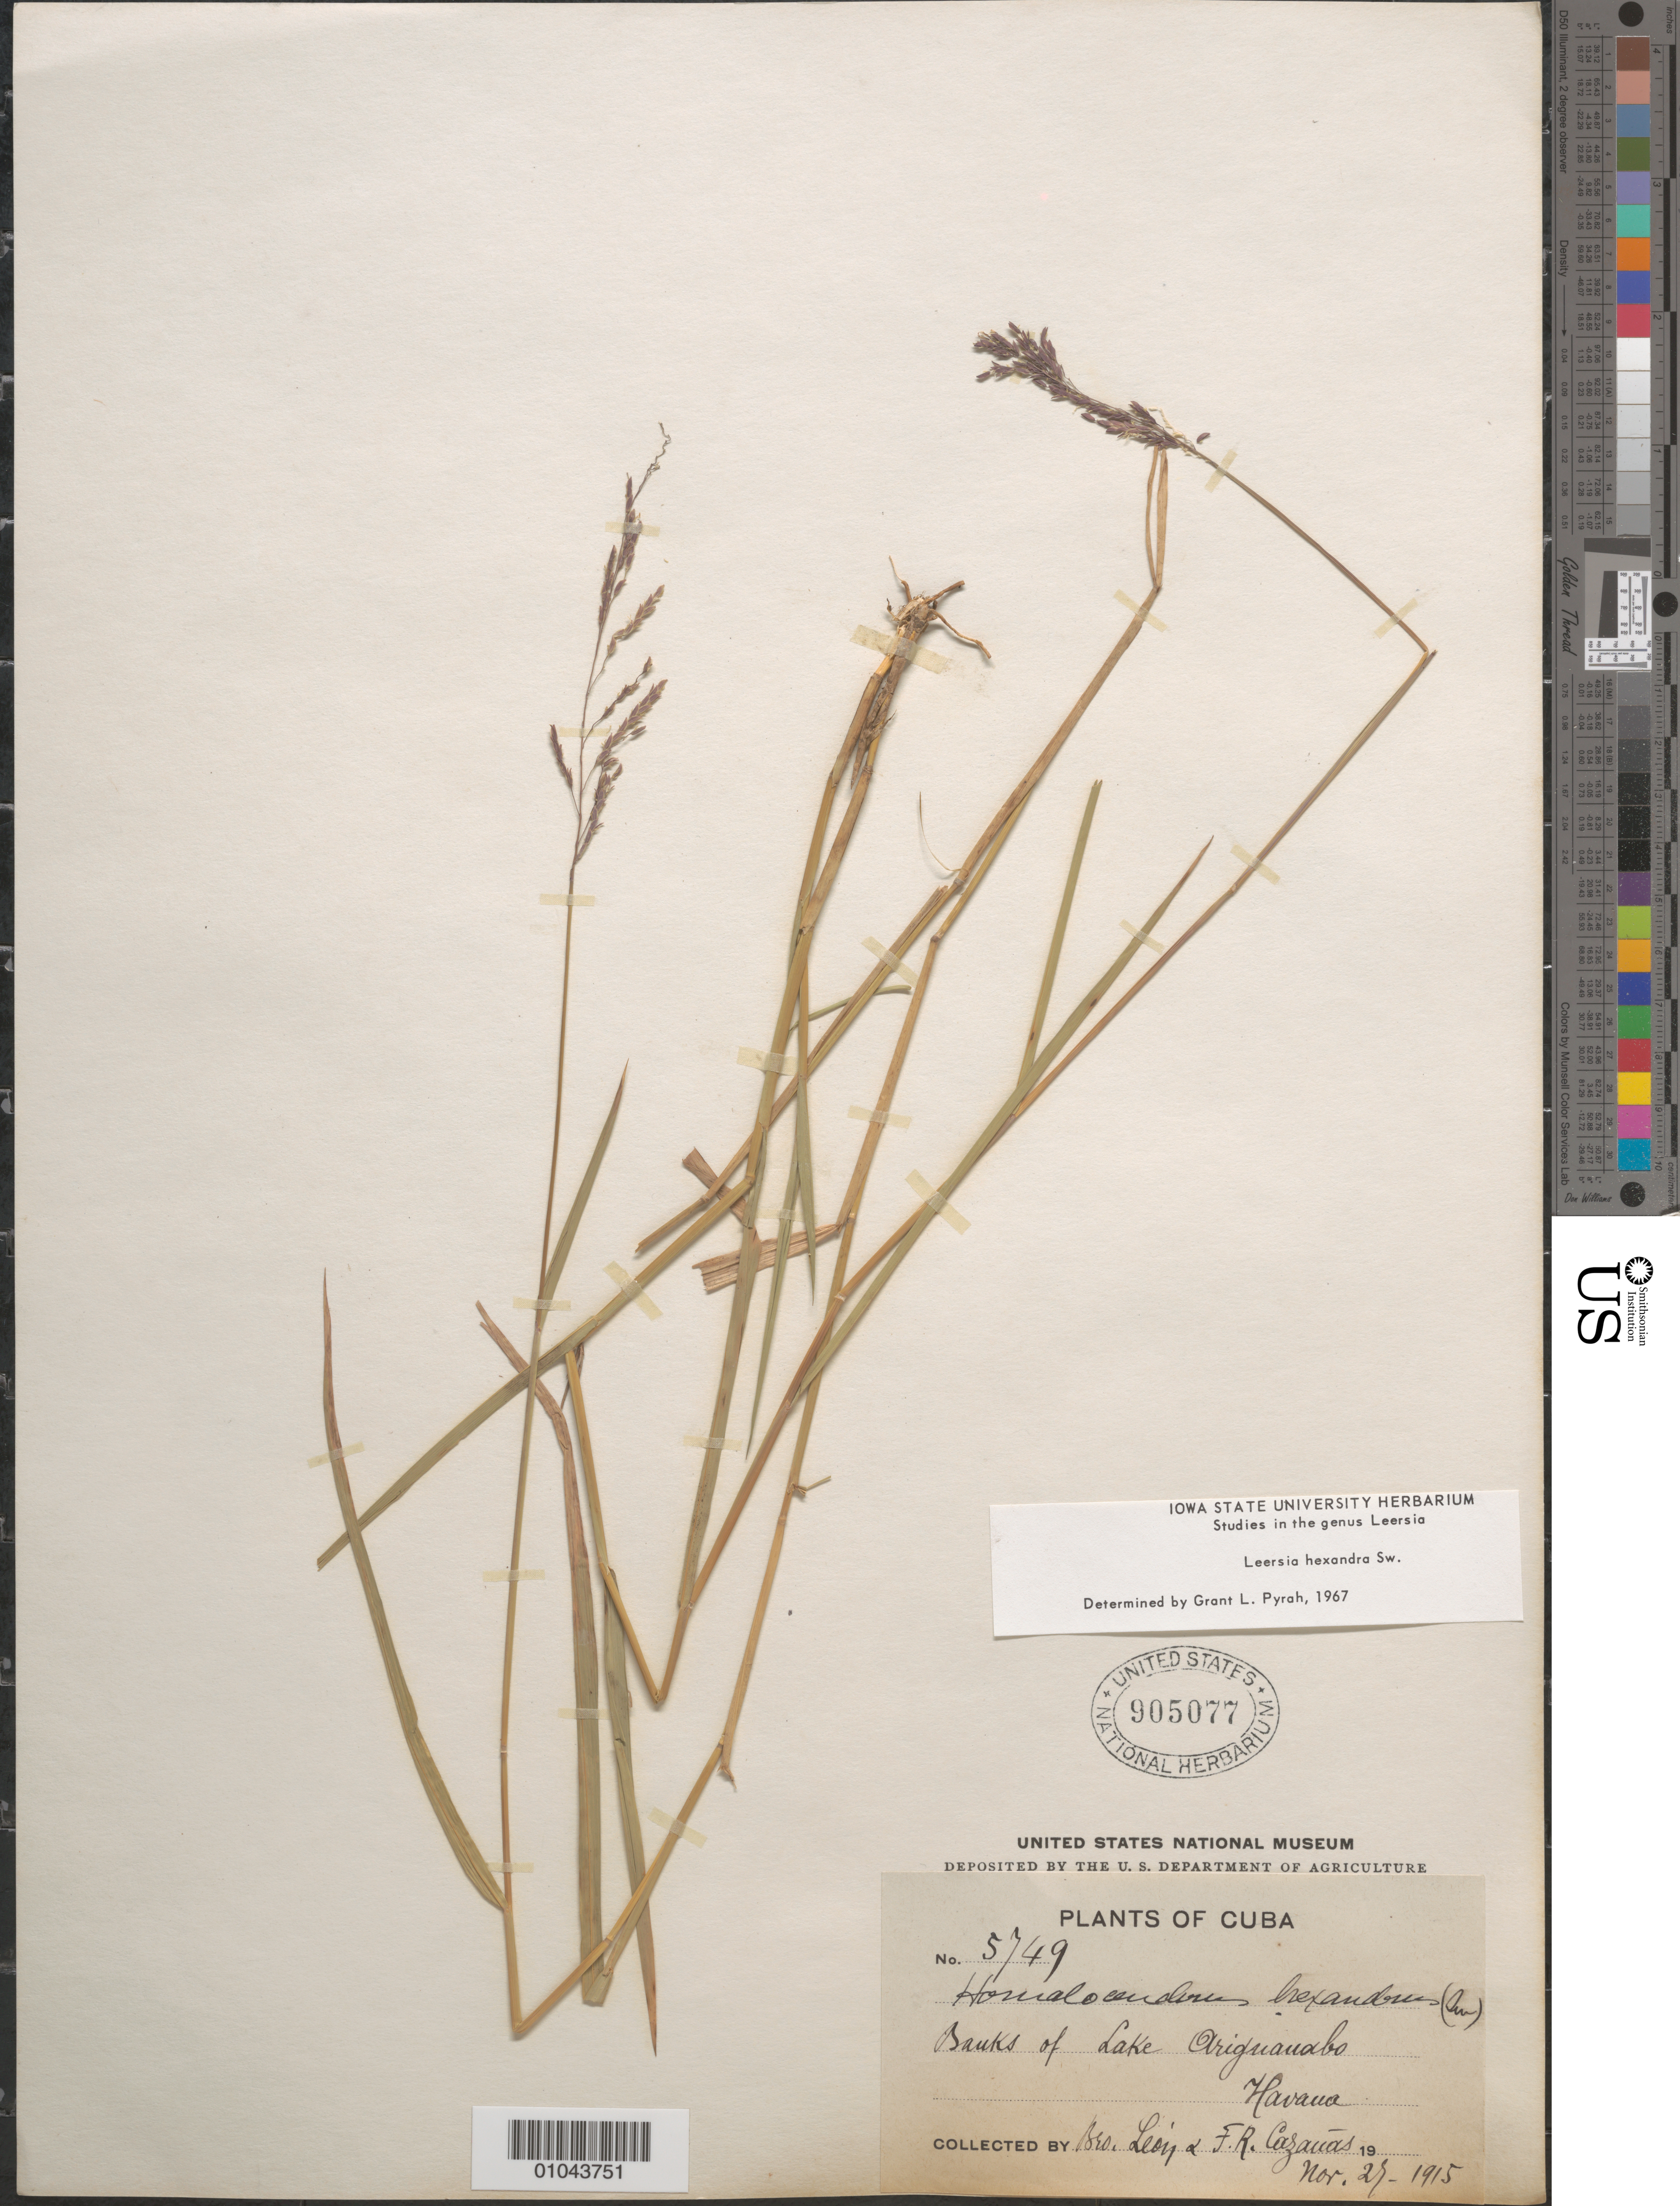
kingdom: Plantae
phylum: Tracheophyta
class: Liliopsida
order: Poales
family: Poaceae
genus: Leersia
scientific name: Leersia hexandra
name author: Sw.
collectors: Bro. León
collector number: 5749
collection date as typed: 27 Nov 1915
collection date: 1915-11-27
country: Cuba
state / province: La Habana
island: Cuba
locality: Banks of Lake Originanabo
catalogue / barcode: US 905077